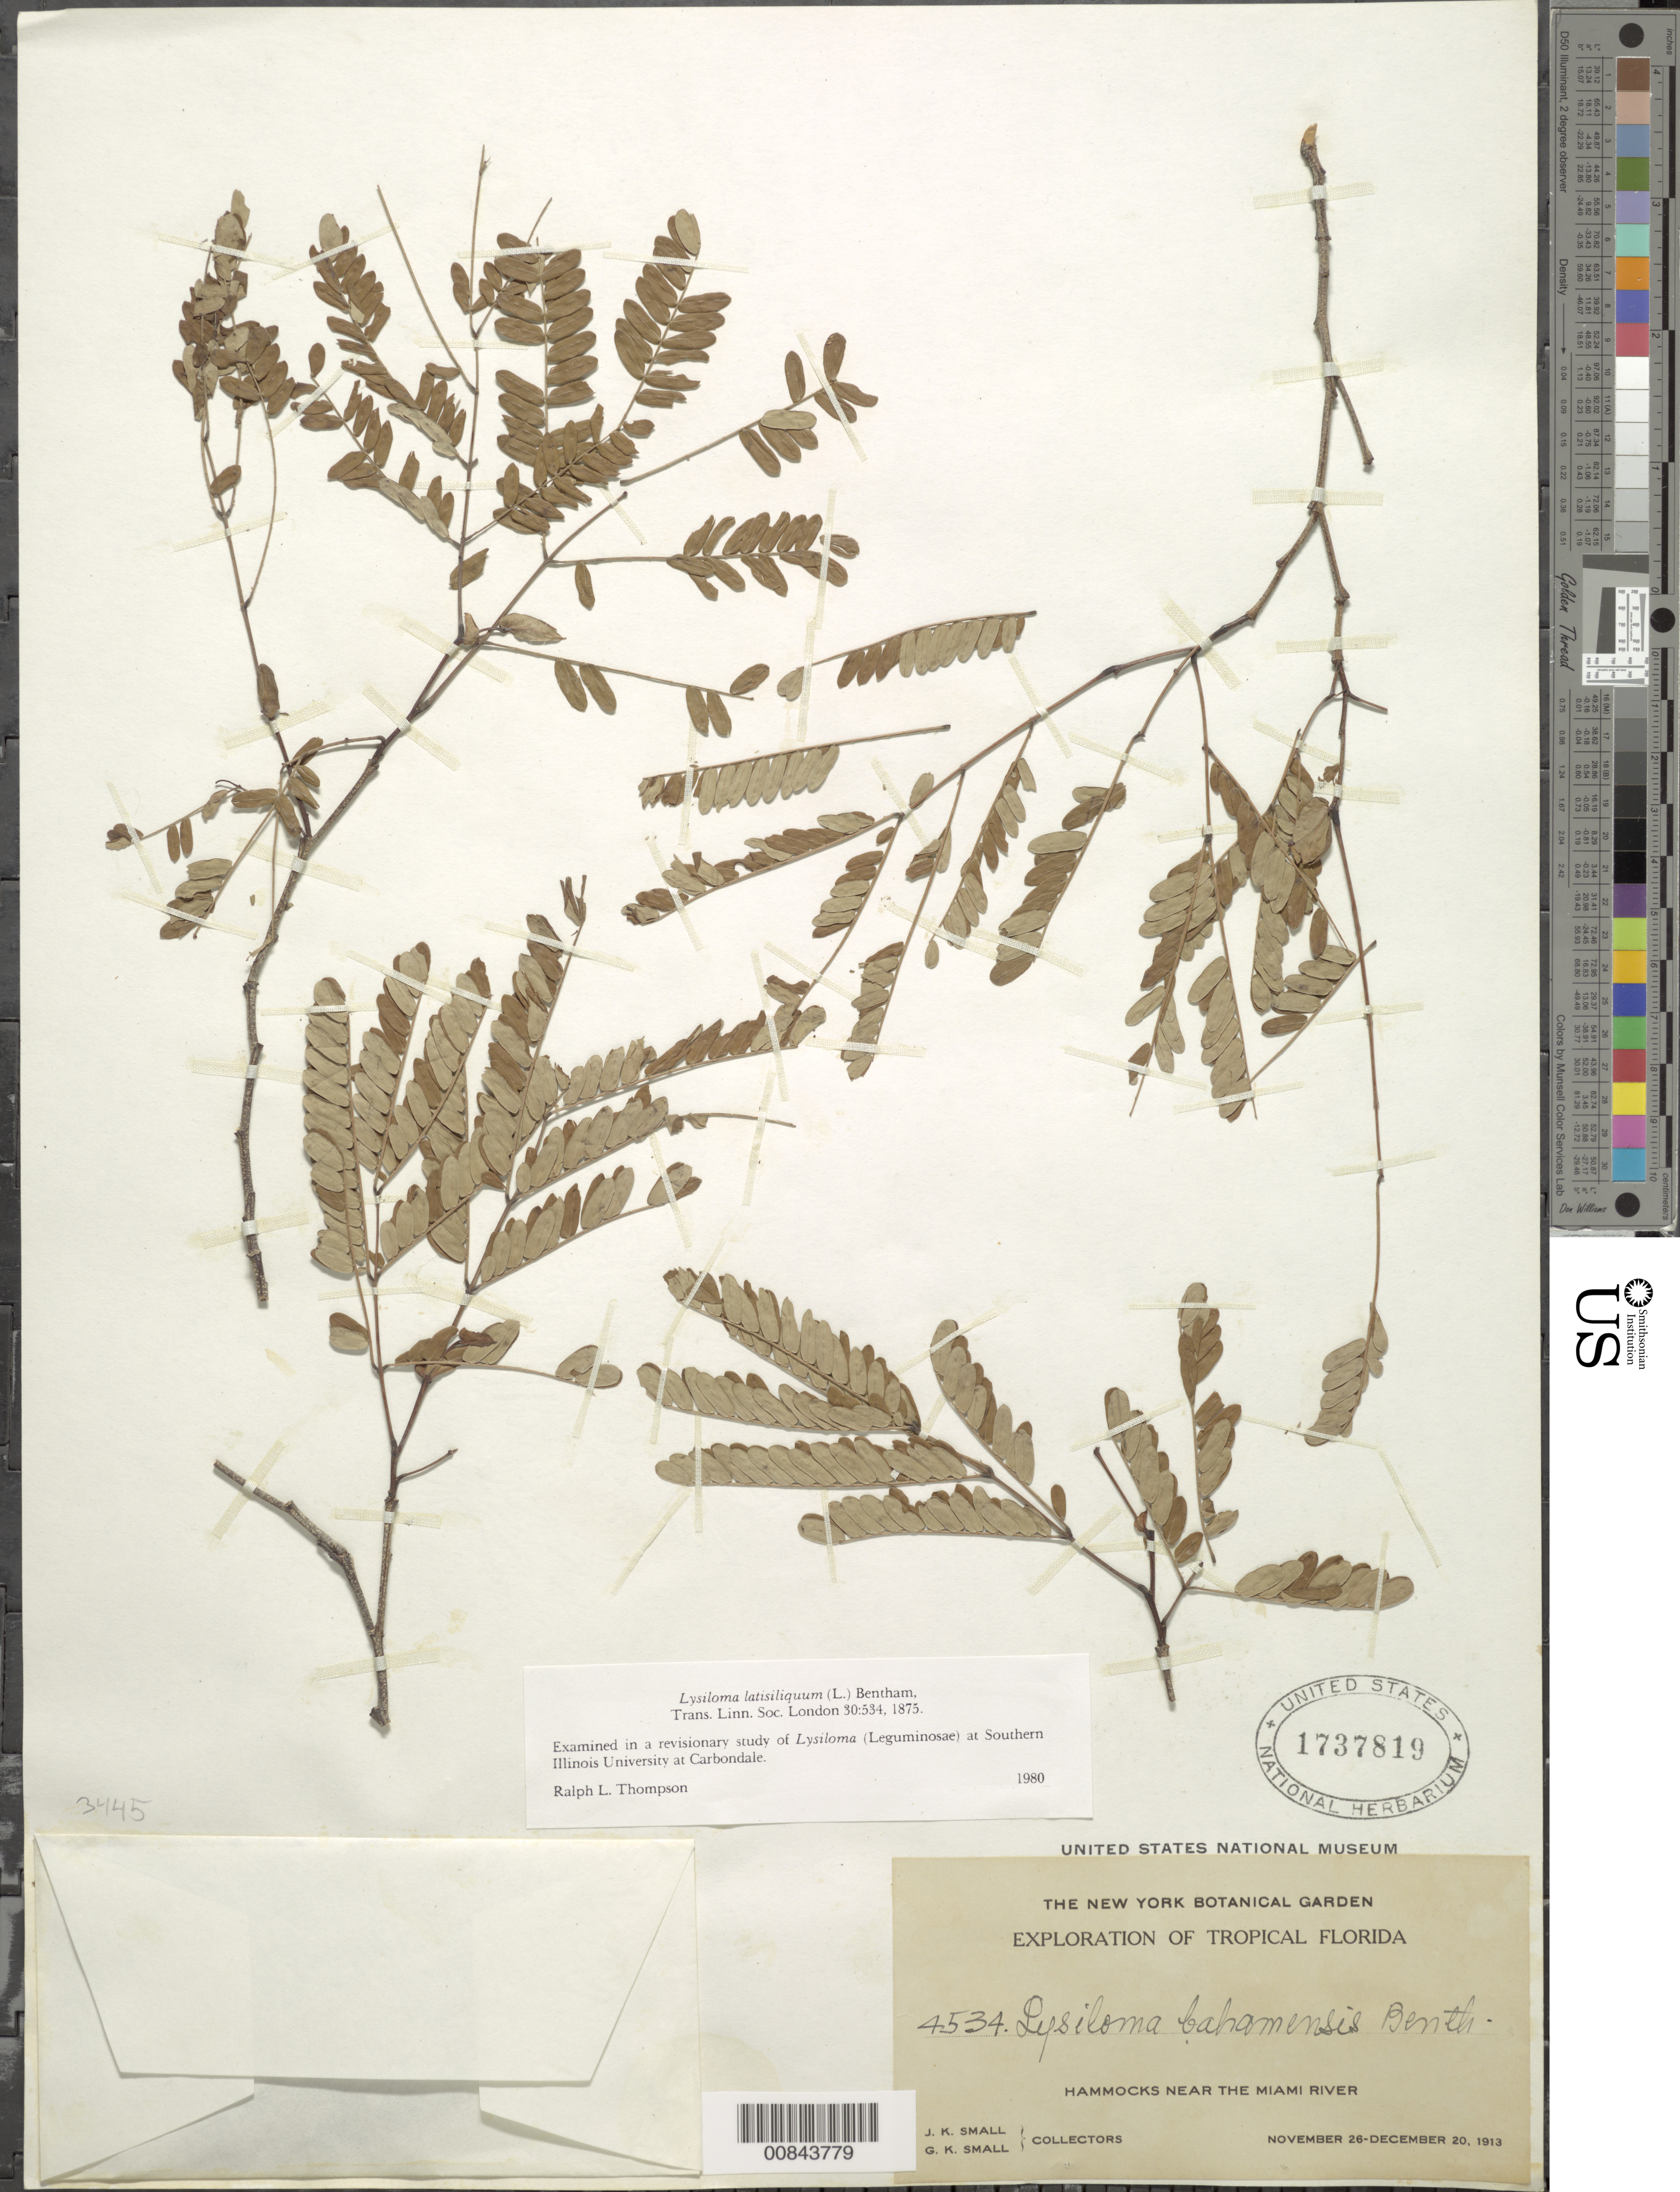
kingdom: Plantae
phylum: Tracheophyta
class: Magnoliopsida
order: Fabales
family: Fabaceae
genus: Lysiloma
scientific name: Lysiloma latisiliquum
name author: (L.) Benth.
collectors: J. K. Small & G. K. Small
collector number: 4534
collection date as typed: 26 Nov 1913 to 20 Dec 1913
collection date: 1913-11-26/1913-12-20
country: United States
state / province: Florida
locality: Hammocks near the Miami River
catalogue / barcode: US 1737819